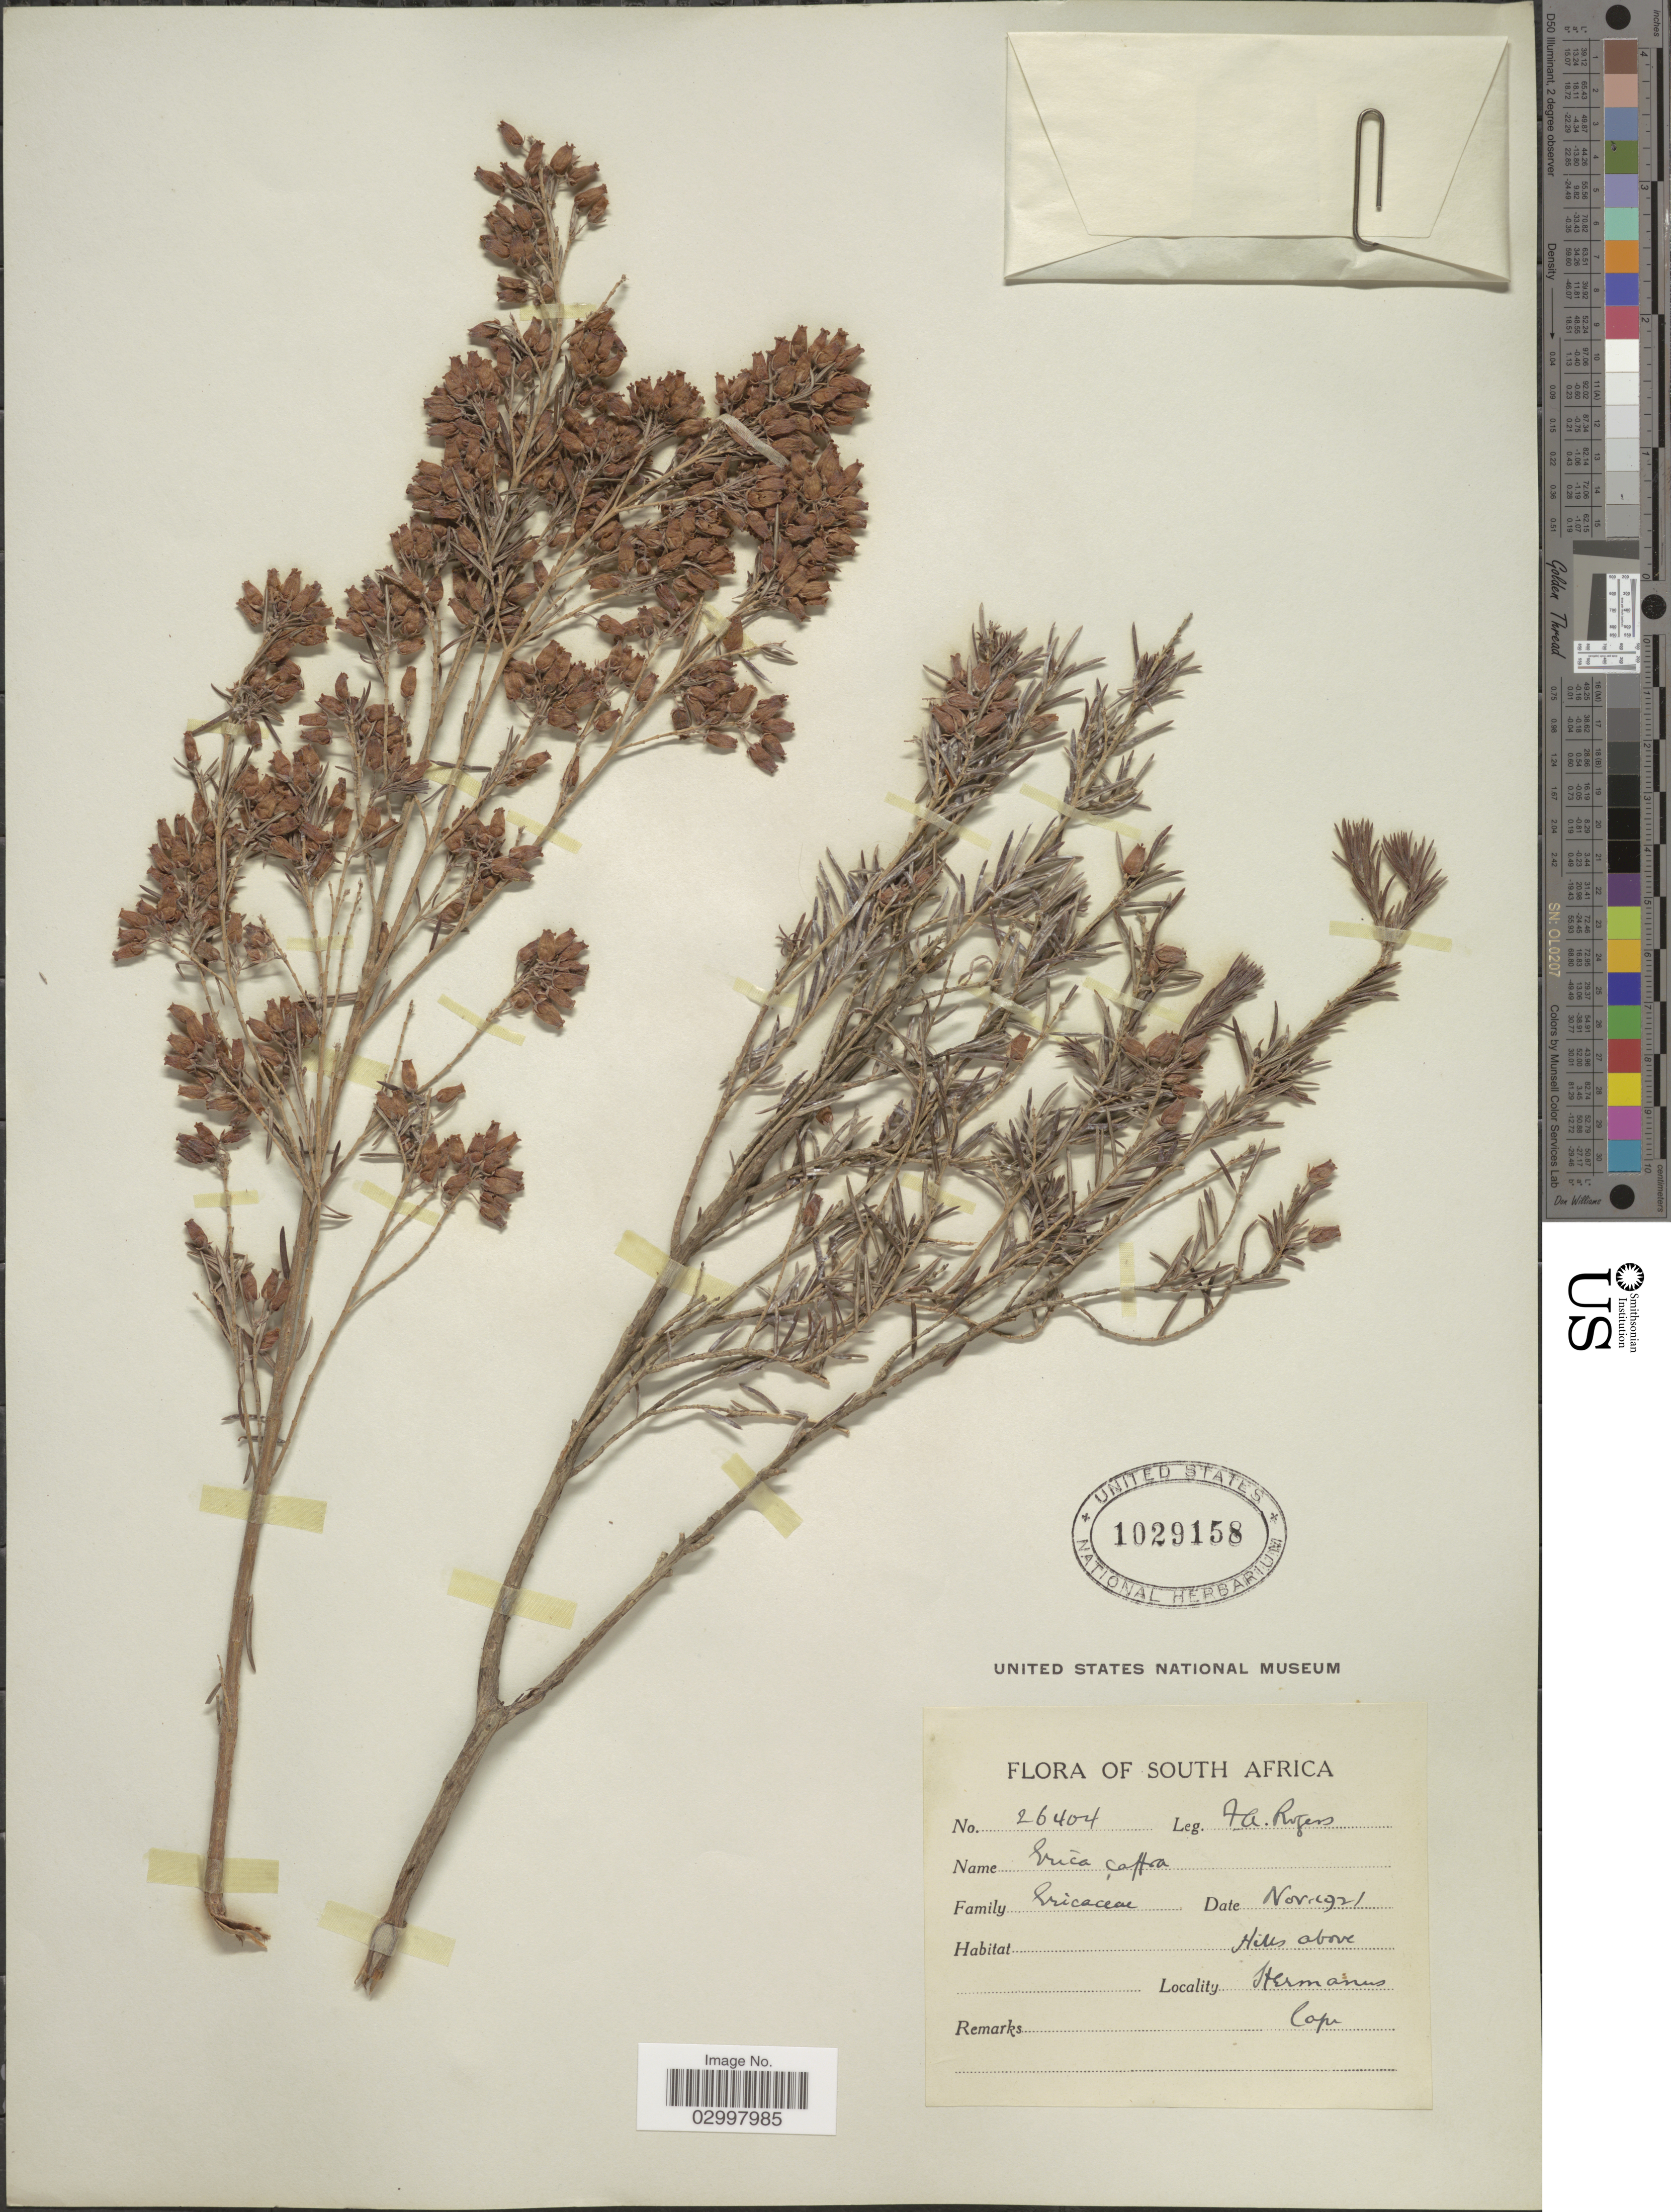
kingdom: Plantae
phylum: Tracheophyta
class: Magnoliopsida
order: Ericales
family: Ericaceae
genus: Erica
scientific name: Erica caffra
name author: L.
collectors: F. A. Rogers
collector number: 26404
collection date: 1921-11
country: South Africa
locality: Hills above Hermanus. Cape.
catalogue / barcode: US 1029158